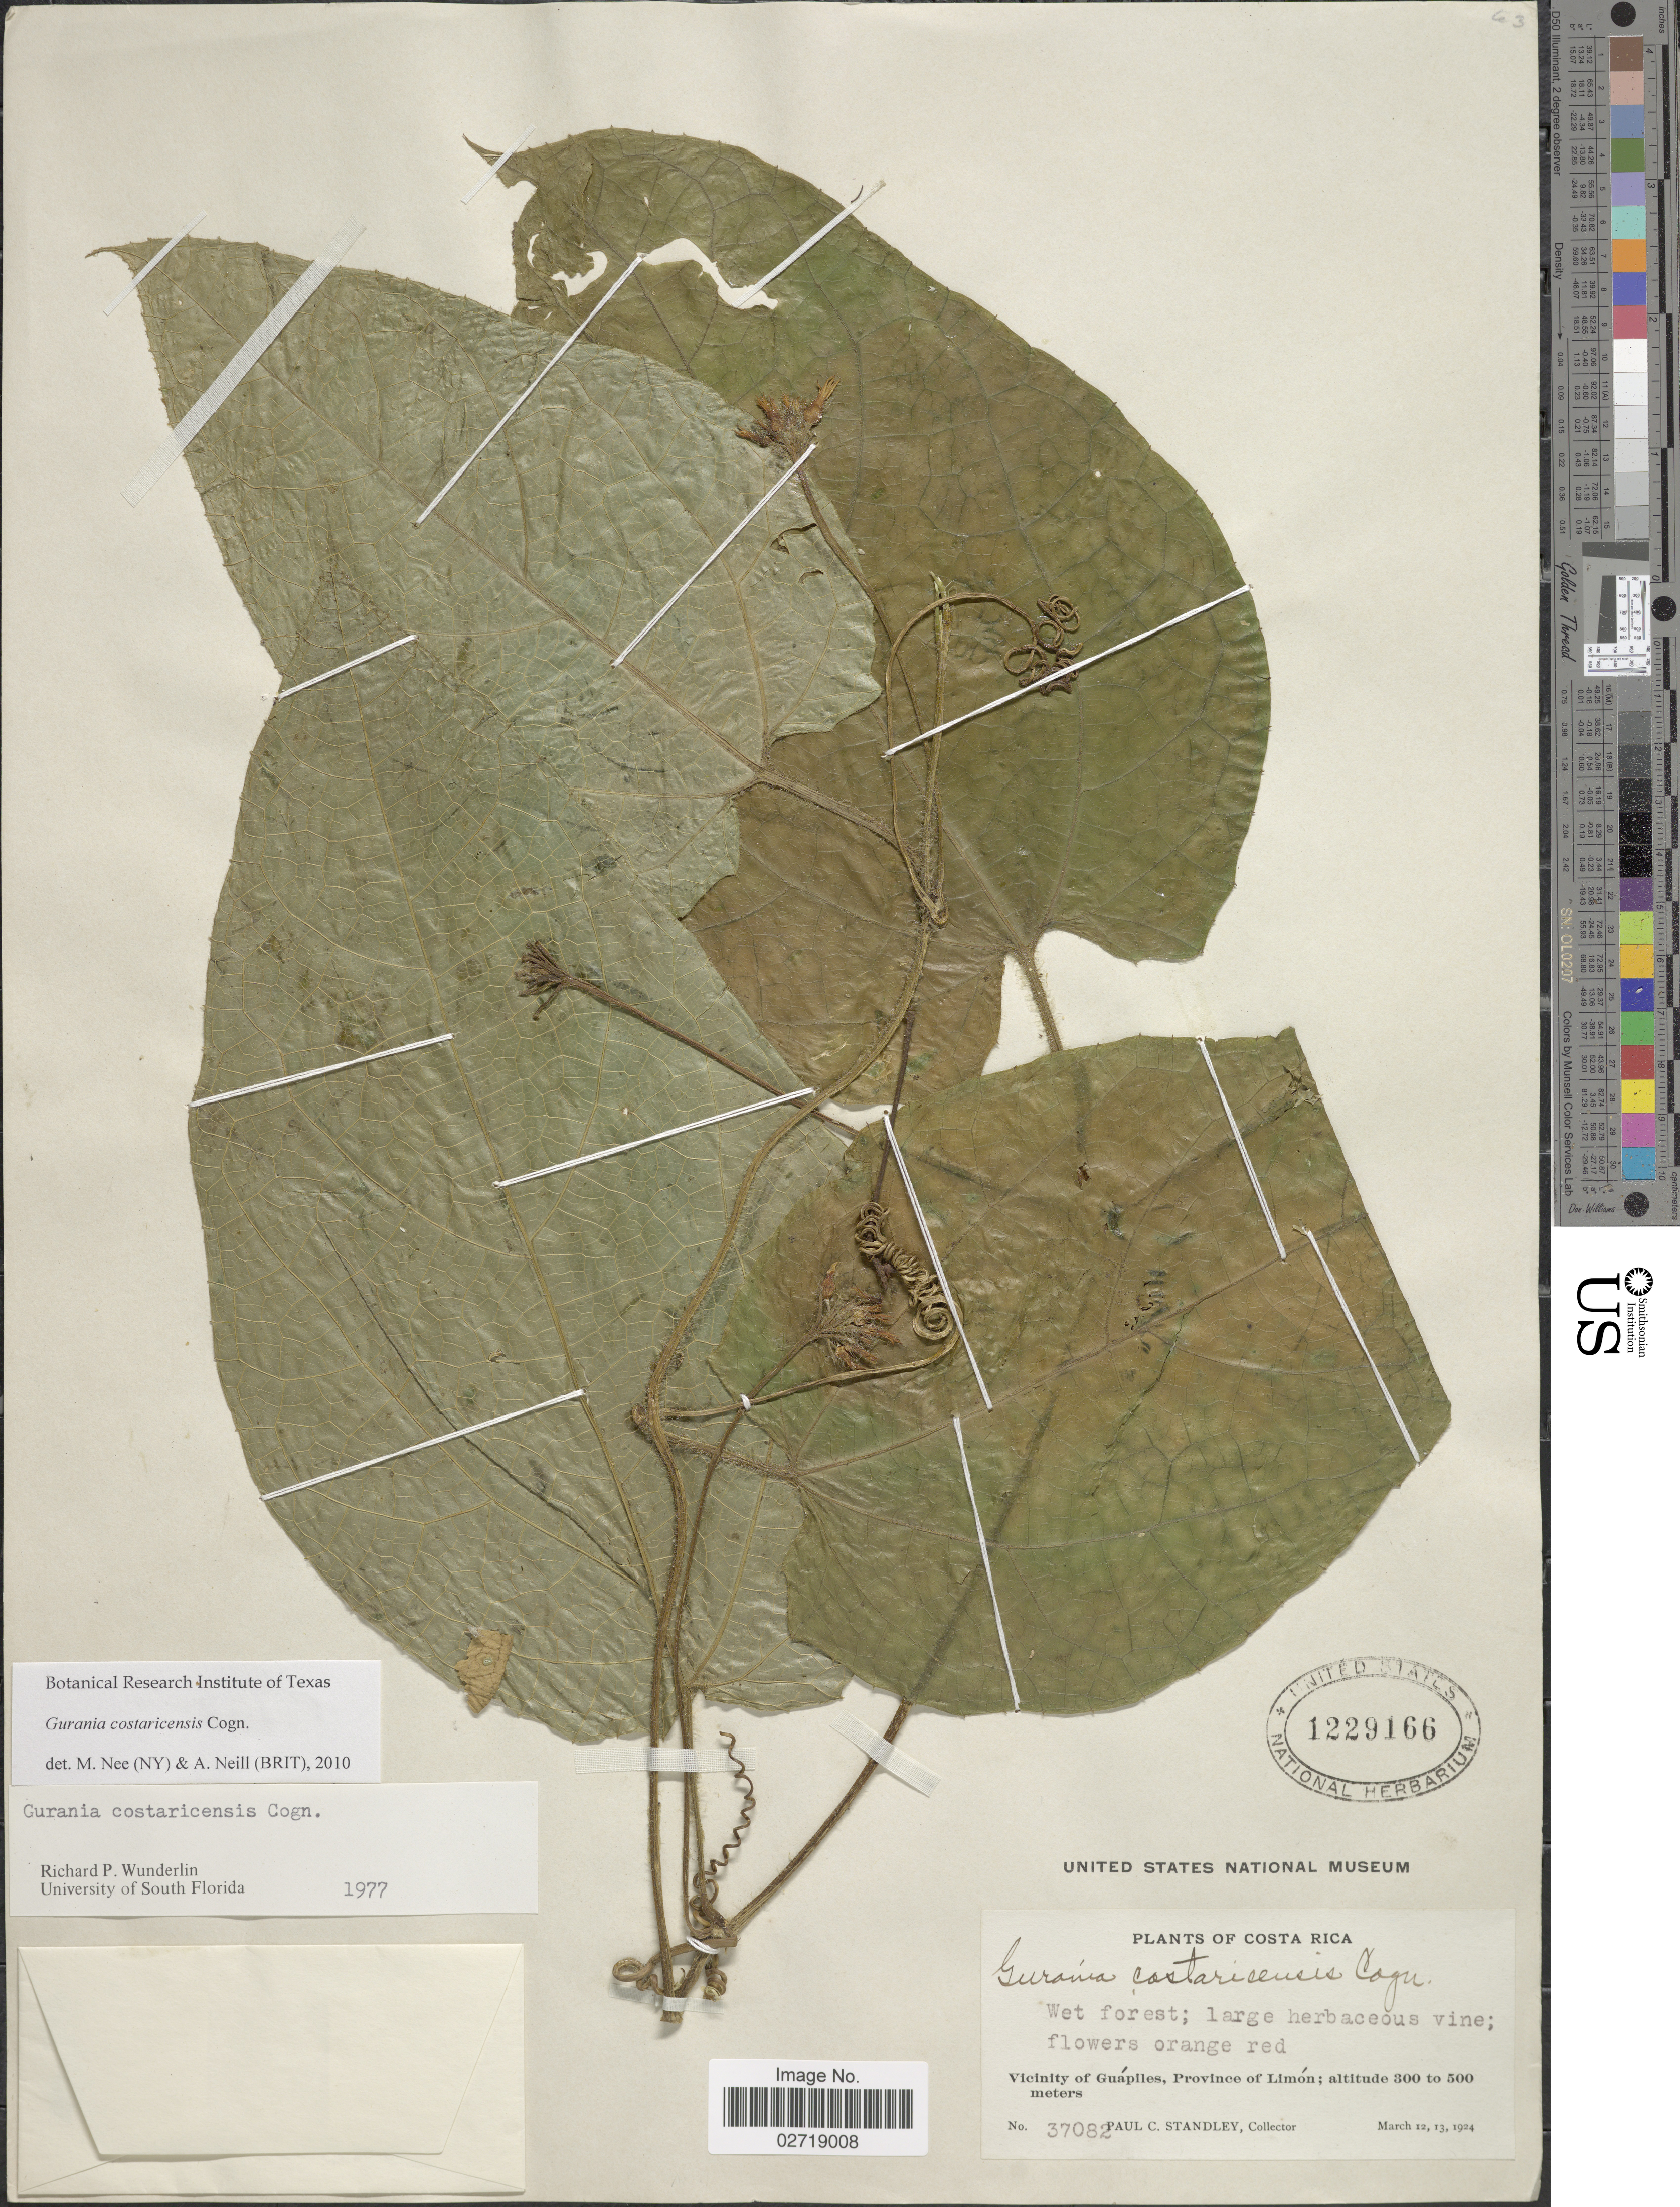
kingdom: Plantae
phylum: Tracheophyta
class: Magnoliopsida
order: Cucurbitales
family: Cucurbitaceae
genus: Gurania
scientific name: Gurania costaricensis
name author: Cogn.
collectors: P. C. Standley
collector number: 37082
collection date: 1924-03-12/1924-03-13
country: Costa Rica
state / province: Limón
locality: Vicinity of Guapiles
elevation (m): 300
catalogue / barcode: US 1229166